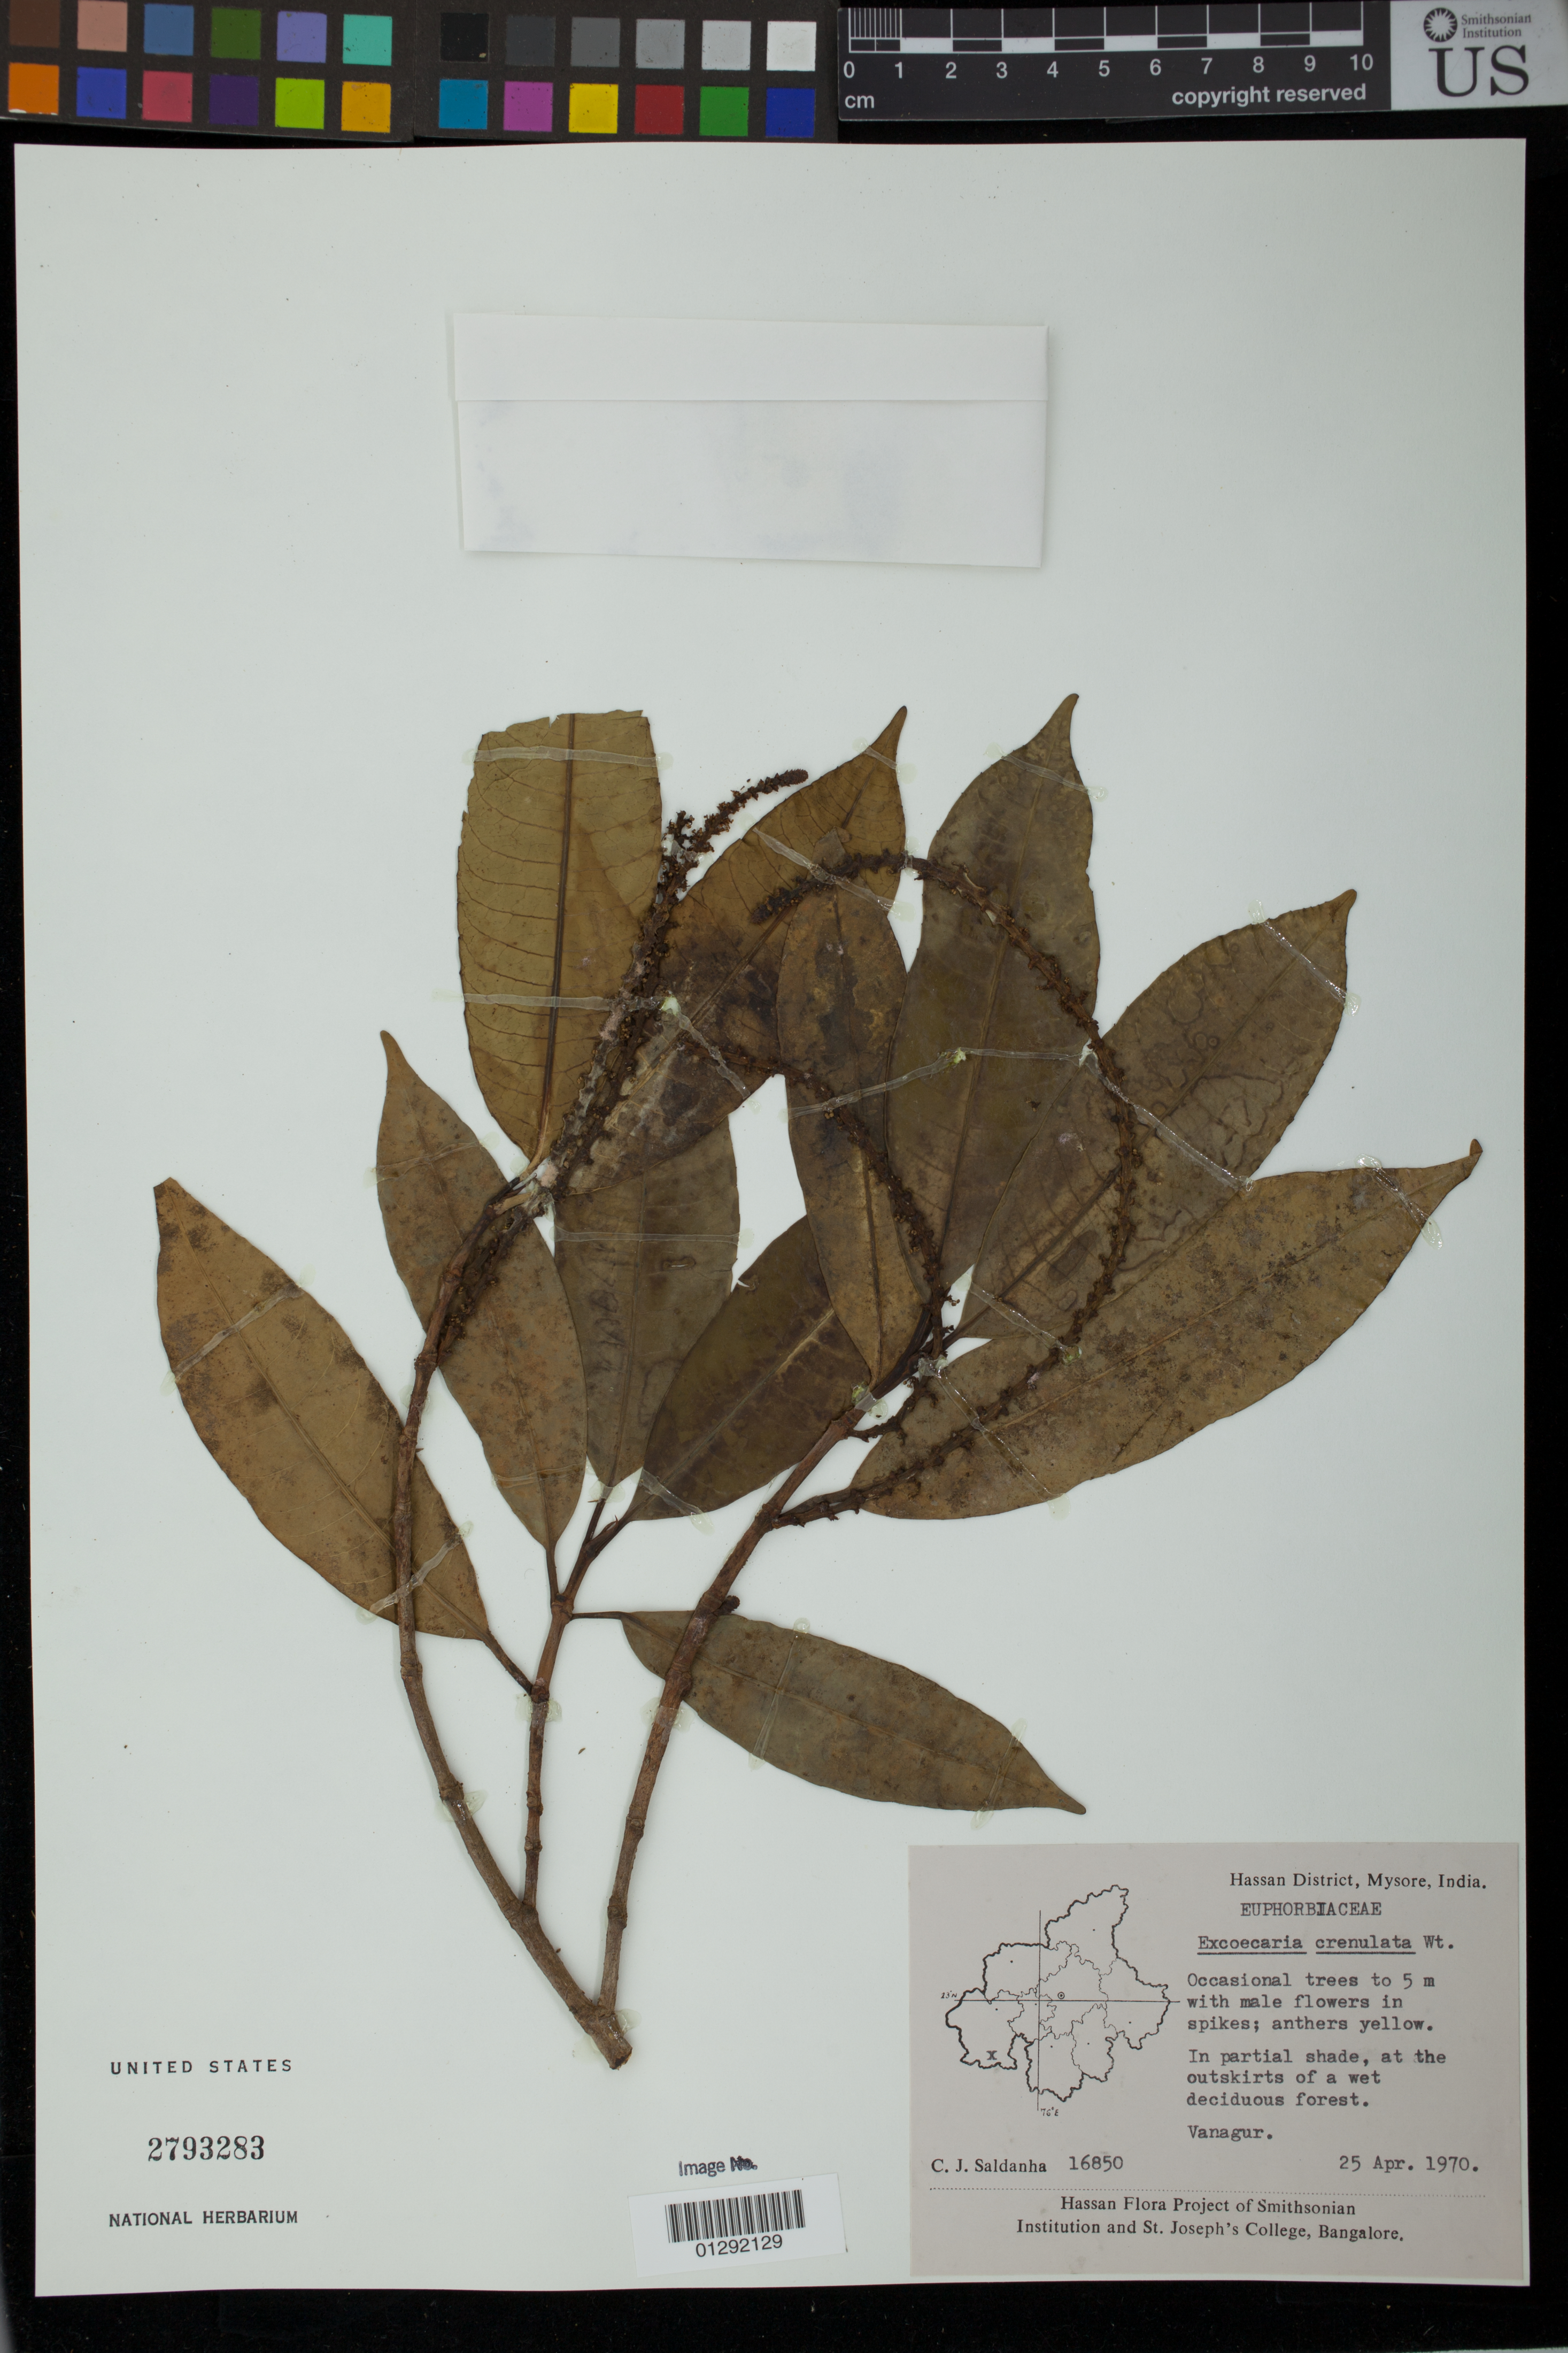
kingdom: Plantae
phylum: Tracheophyta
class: Magnoliopsida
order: Malpighiales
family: Euphorbiaceae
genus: Excoecaria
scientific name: Excoecaria crenulata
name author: Wight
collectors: C. J. Saldanha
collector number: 16850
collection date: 1970-04-25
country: India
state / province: Karnataka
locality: Hassan District: Mysore. Vanagur.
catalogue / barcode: US 2793283